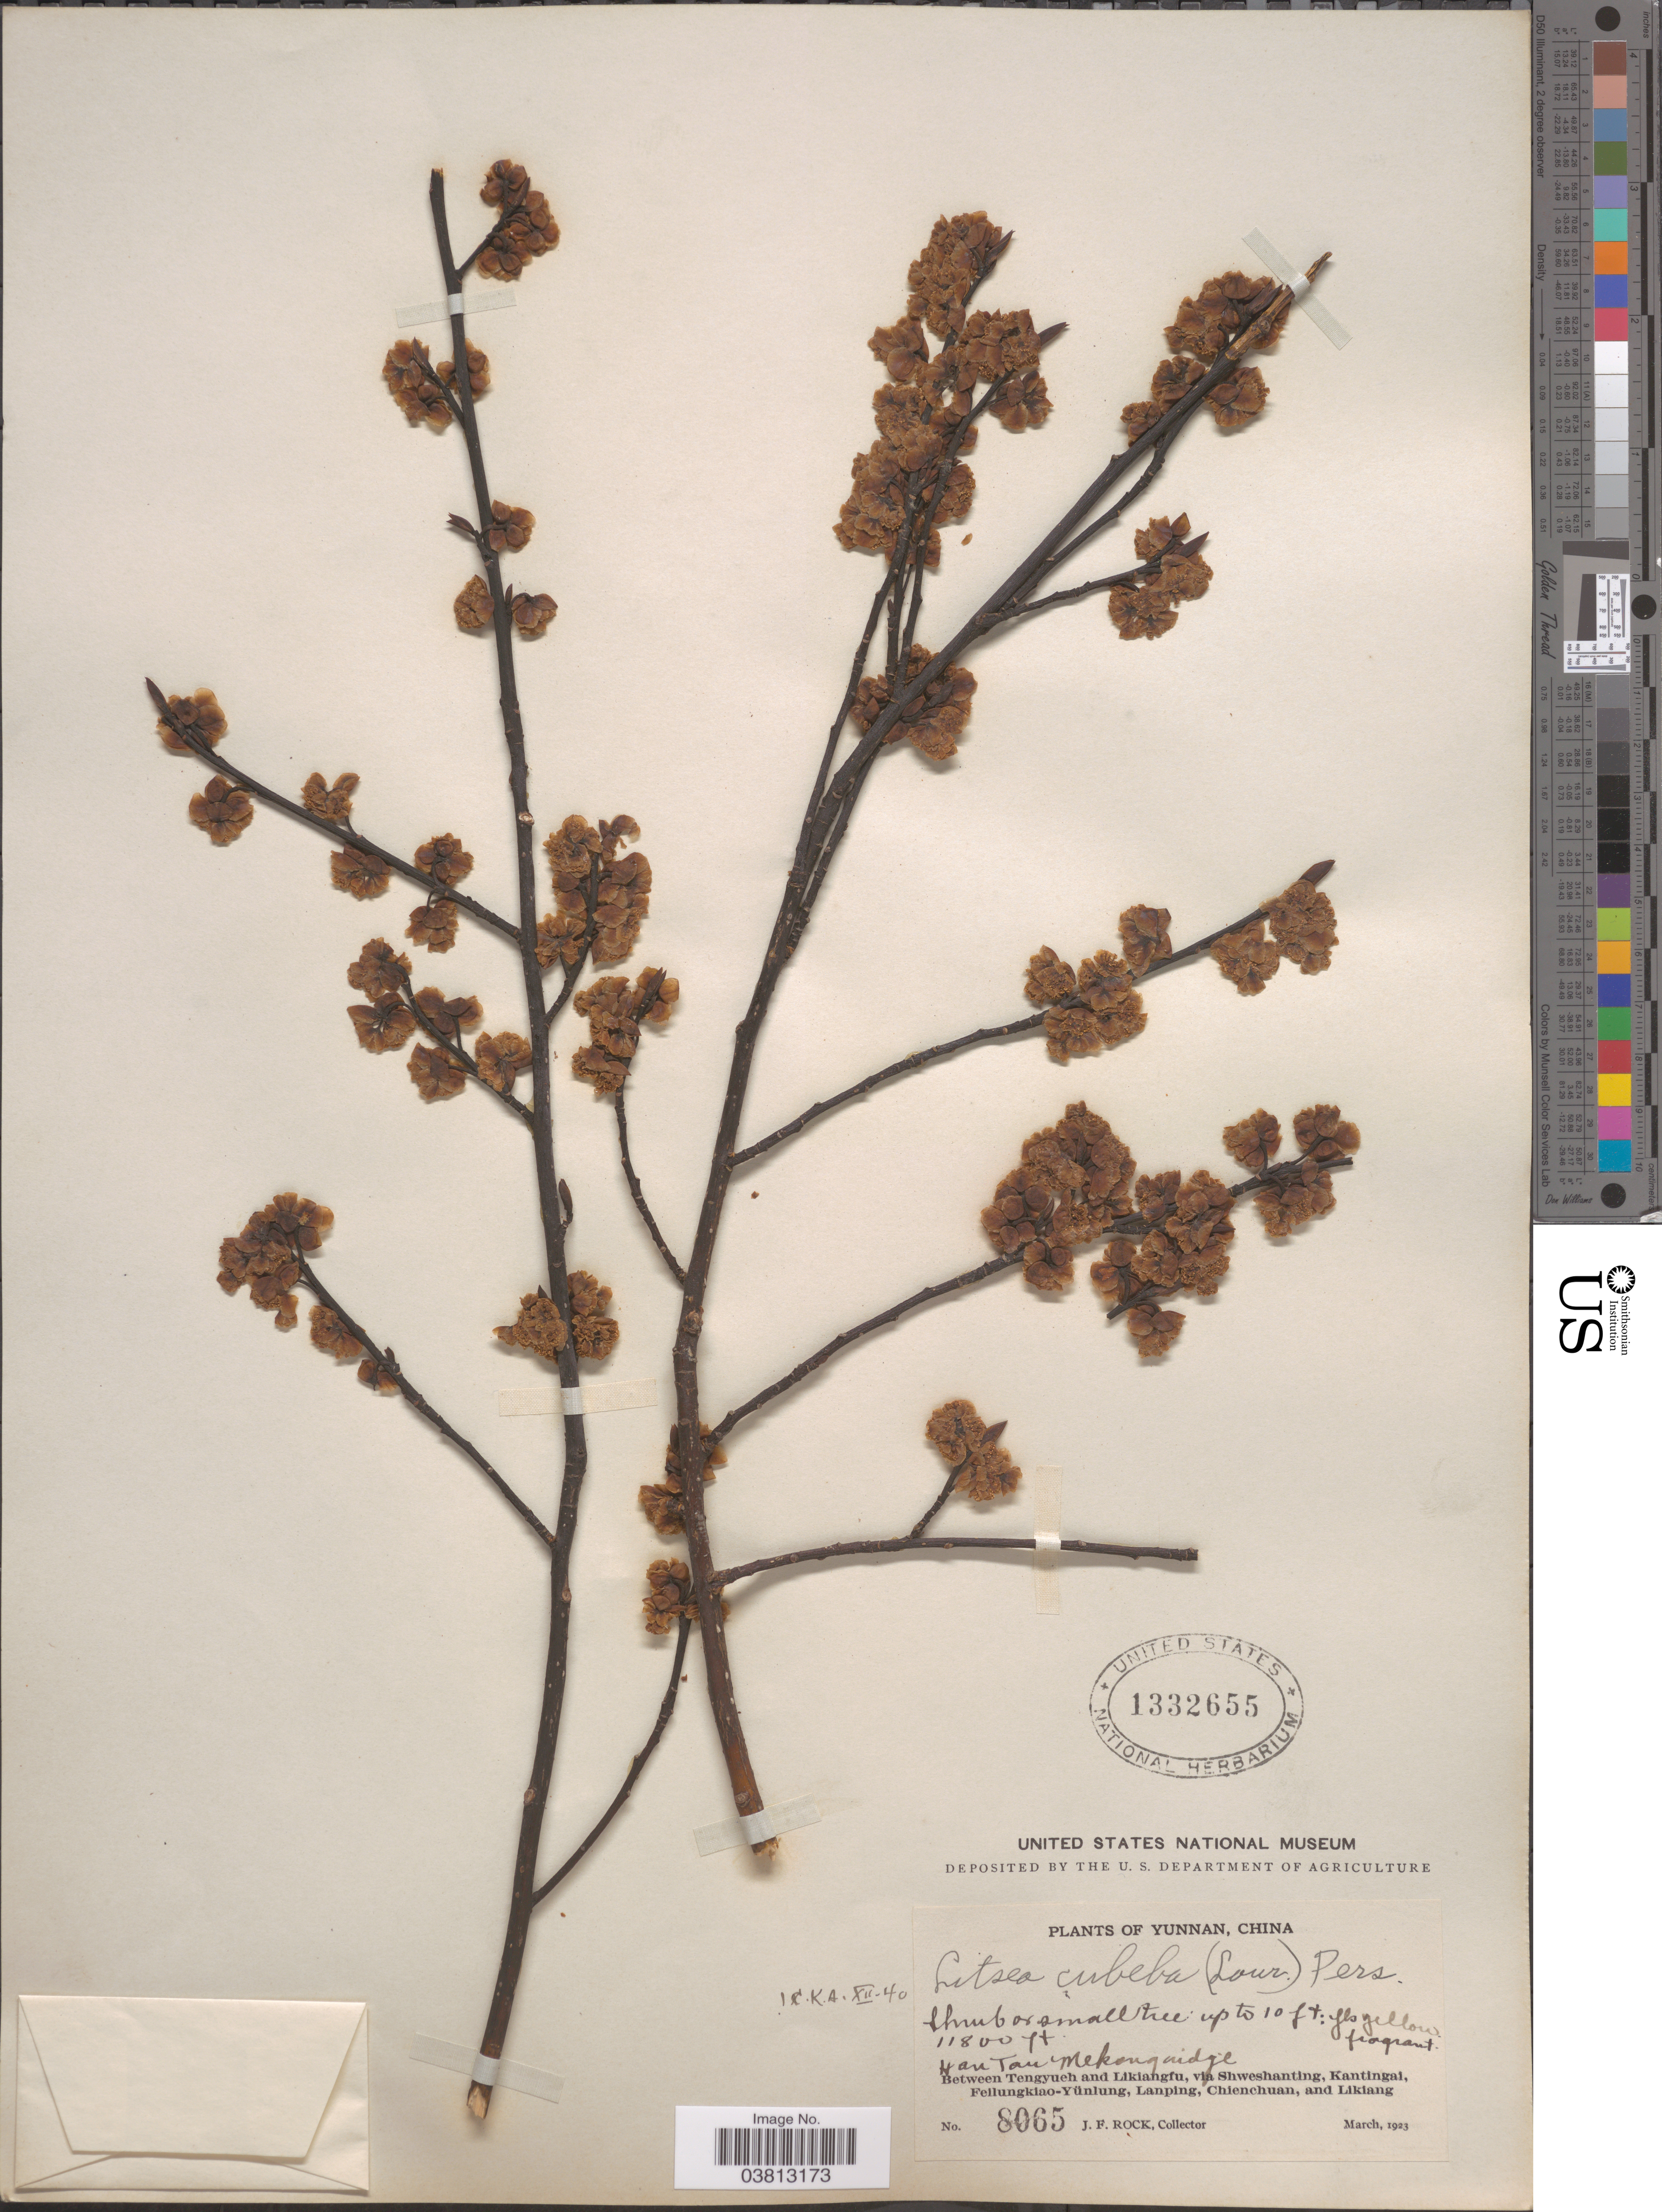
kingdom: Plantae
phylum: Tracheophyta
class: Magnoliopsida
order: Laurales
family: Lauraceae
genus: Litsea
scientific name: Litsea cubeba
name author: (Lour.) Pers.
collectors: J. Rock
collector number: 8065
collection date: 1923-03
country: China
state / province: Yunnan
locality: Han [interpreted] Tau [interpreted] Mekong ridge. Between Tengyueh and Likiangfu, via Shweshanting, Kantingai, Feilungkiao-Yünlung, Lanping, Chienchuan, and Likiang.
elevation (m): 3597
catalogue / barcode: US 1332655